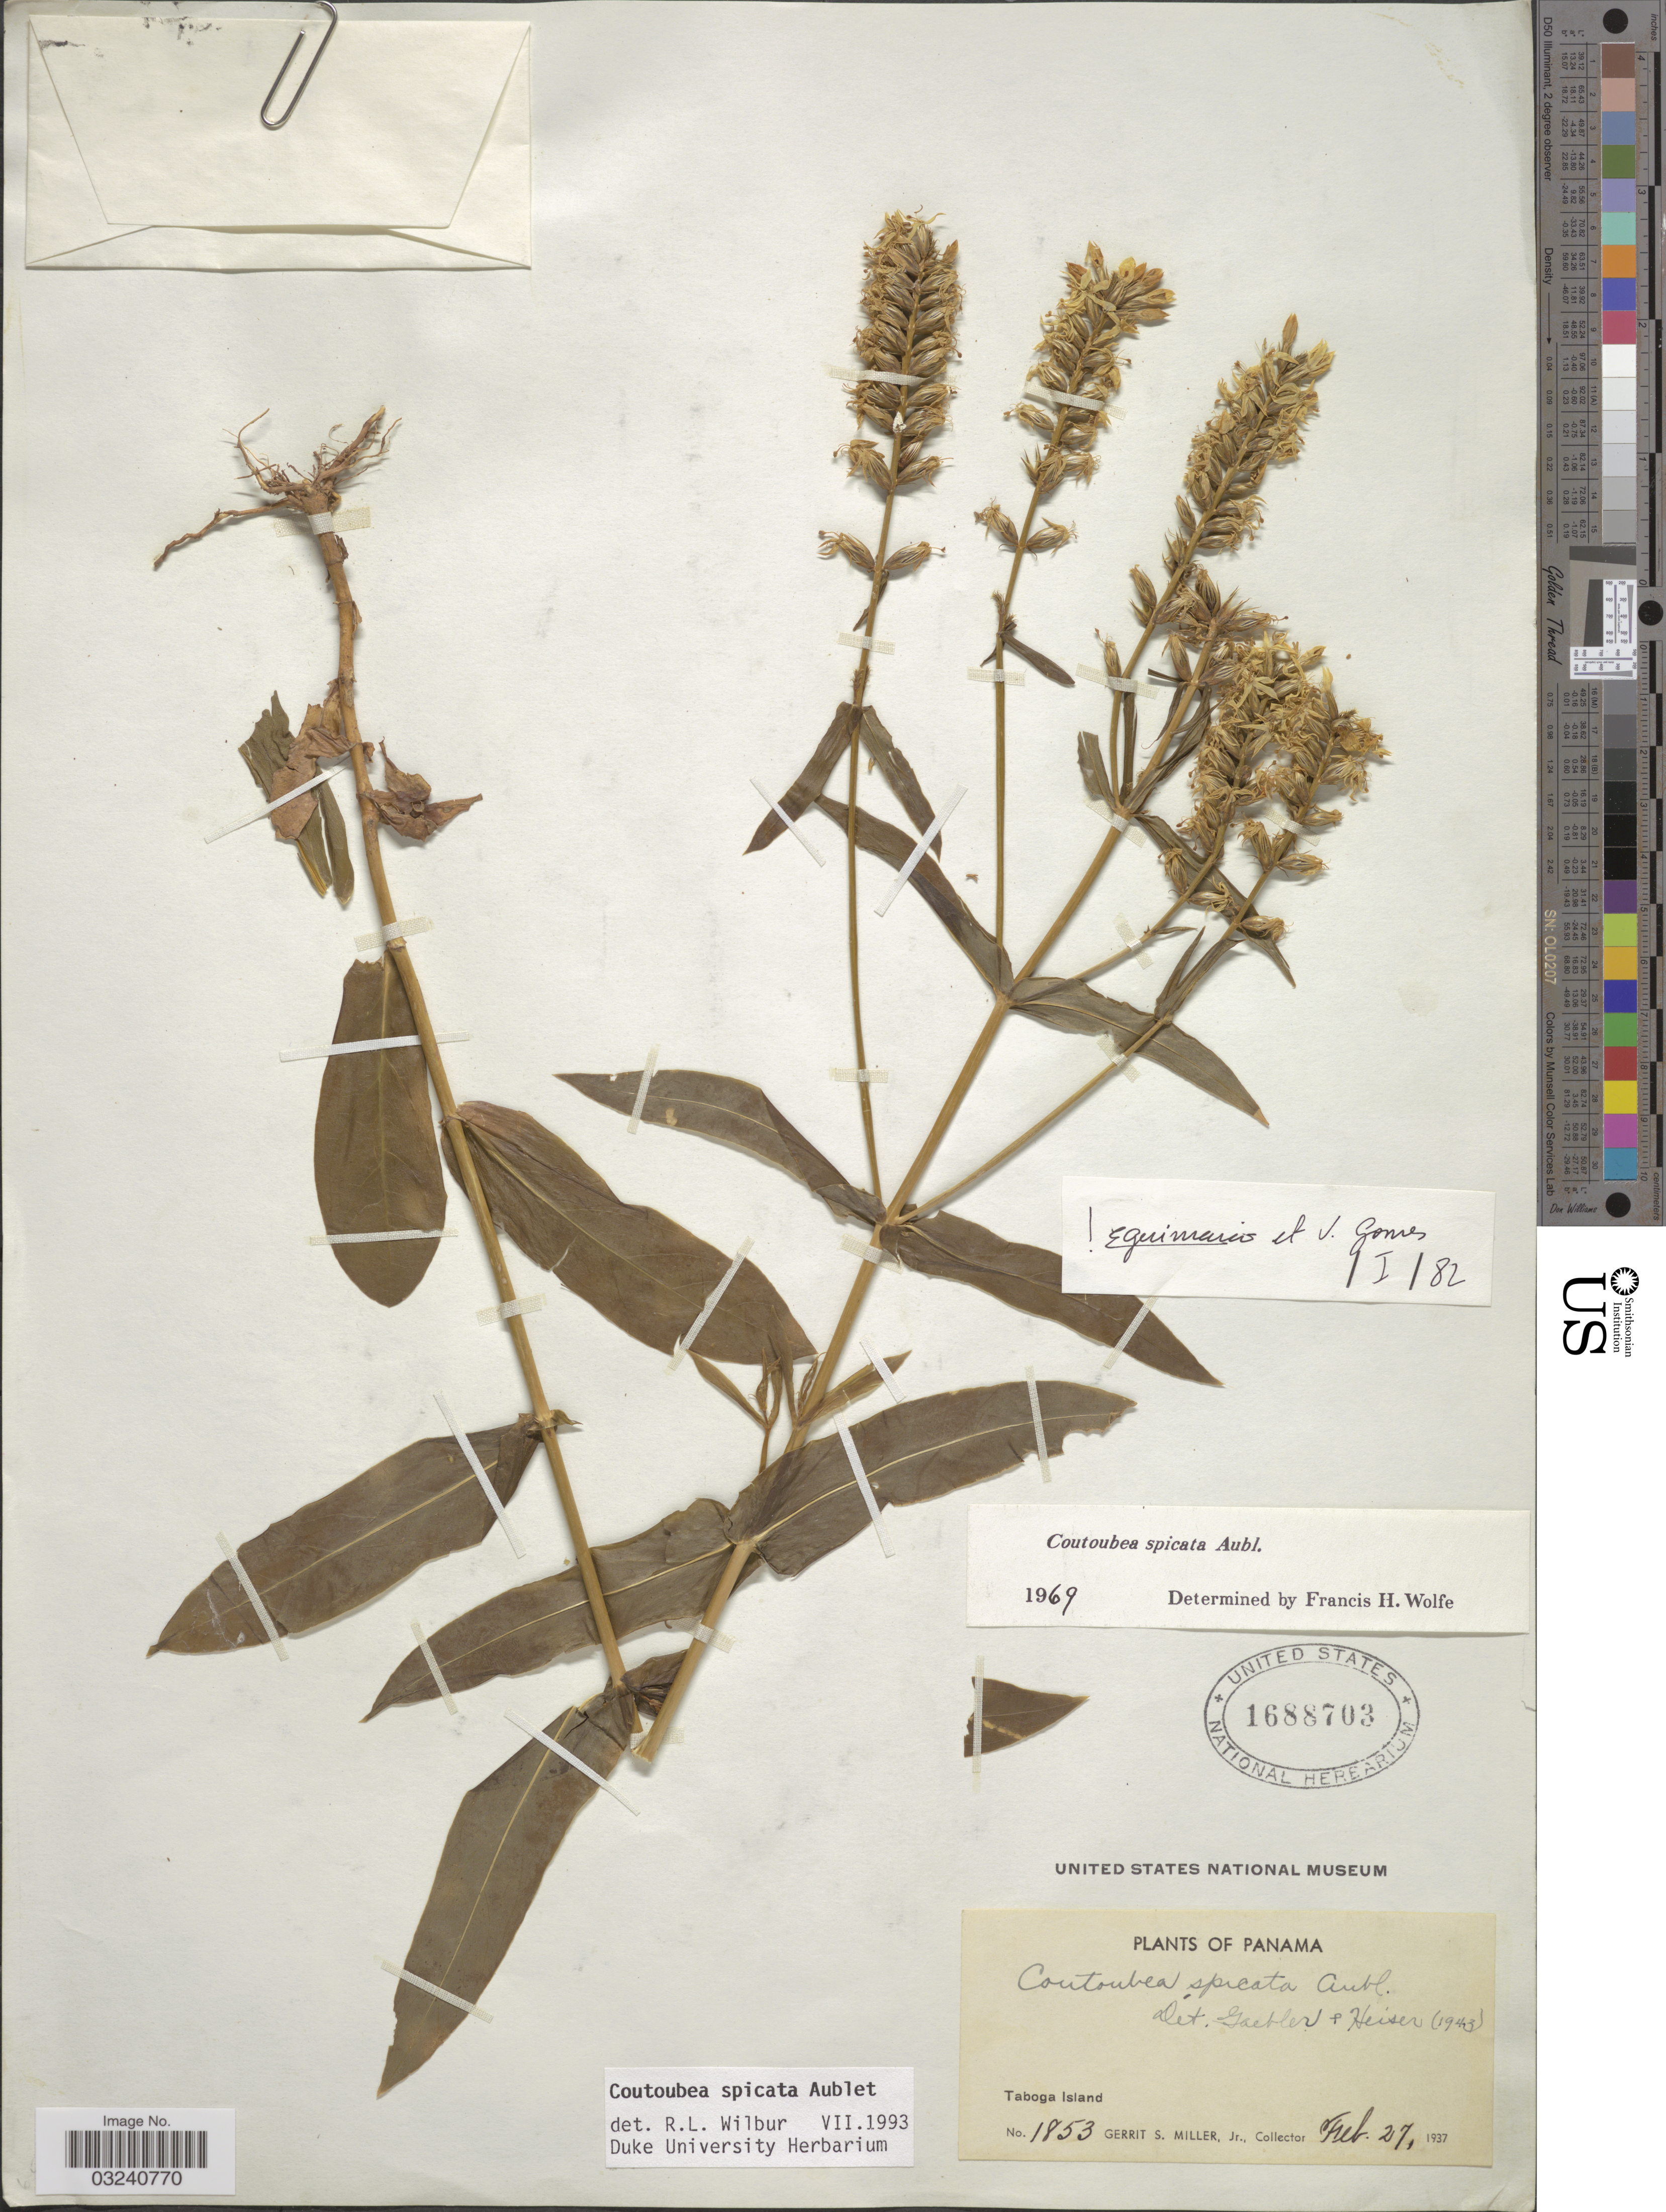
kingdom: Plantae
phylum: Tracheophyta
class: Magnoliopsida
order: Gentianales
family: Gentianaceae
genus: Coutoubea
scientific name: Coutoubea spicata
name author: Aubl.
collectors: G. S. Miller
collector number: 1853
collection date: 1937-02-27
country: Panama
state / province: Panamá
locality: Taboga Island.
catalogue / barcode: US 1688703